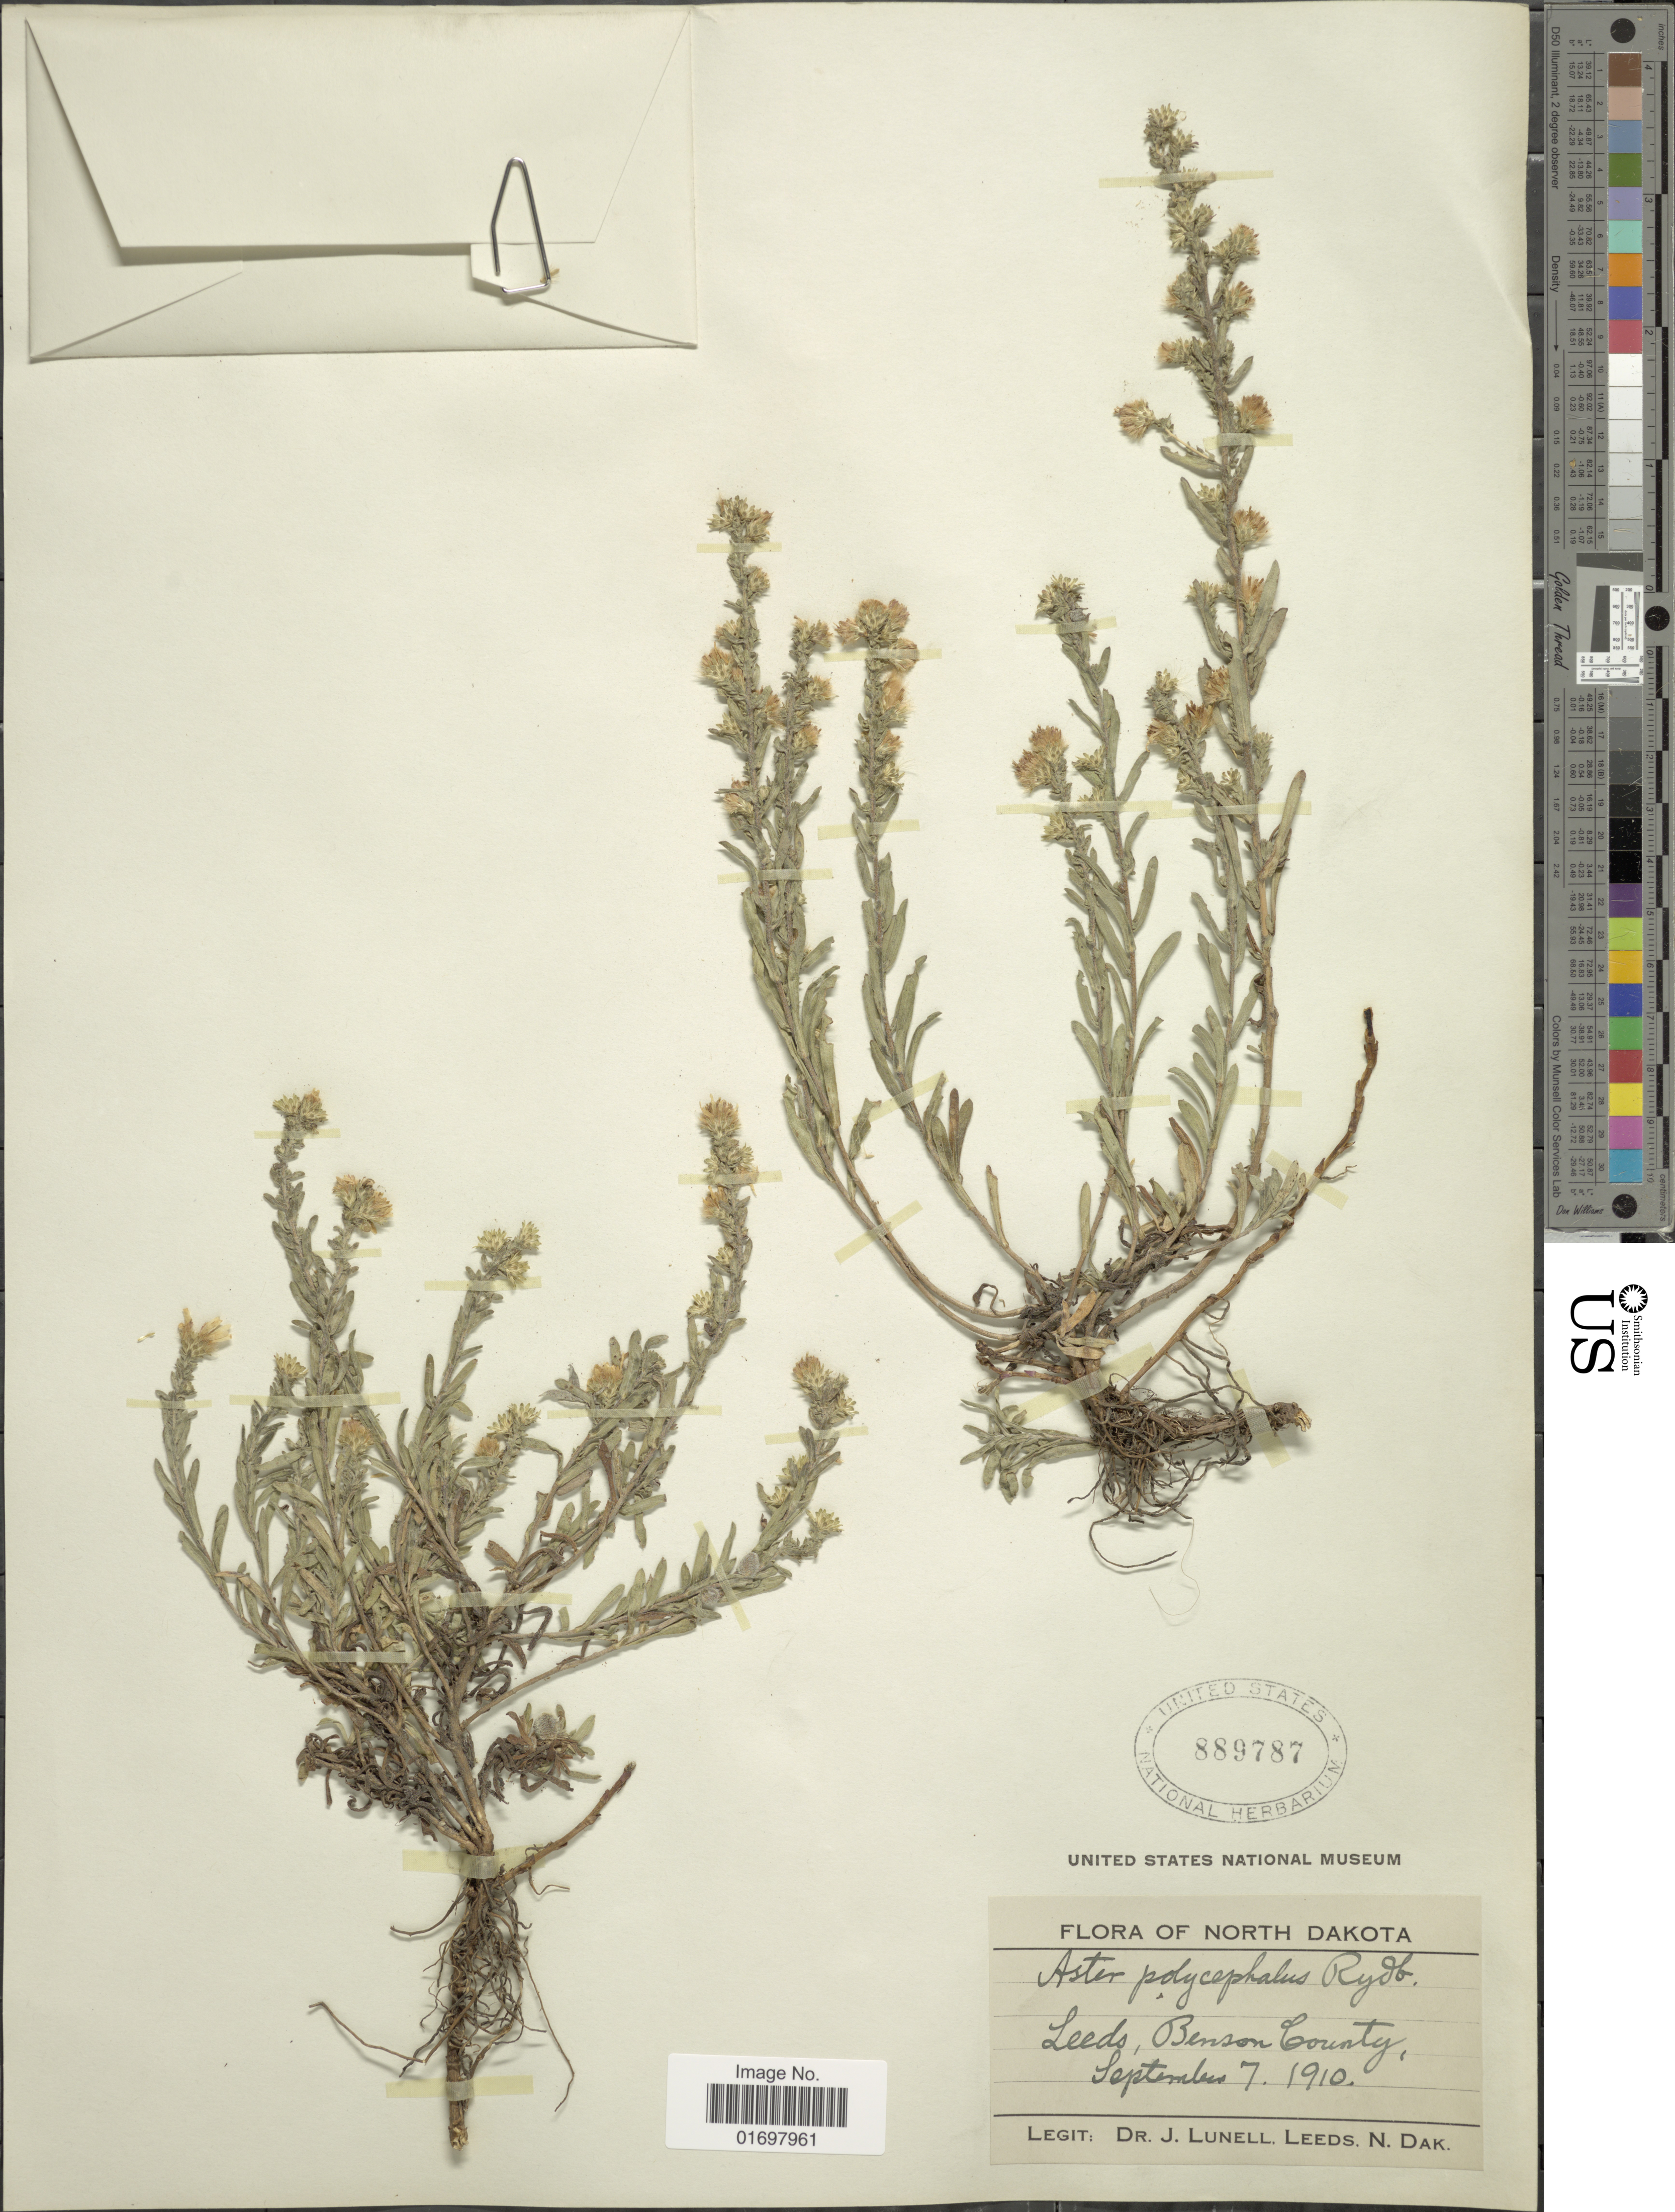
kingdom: Plantae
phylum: Tracheophyta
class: Magnoliopsida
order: Asterales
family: Asteraceae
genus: Symphyotrichum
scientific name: Symphyotrichum falcatum var. commutatum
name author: (Torr. & A. Gray) G.L. Nesom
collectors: J. Lunell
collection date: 1910-09-07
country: United States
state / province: North Dakota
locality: North Dakota, Leeds, Benson County.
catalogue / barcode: US 889787